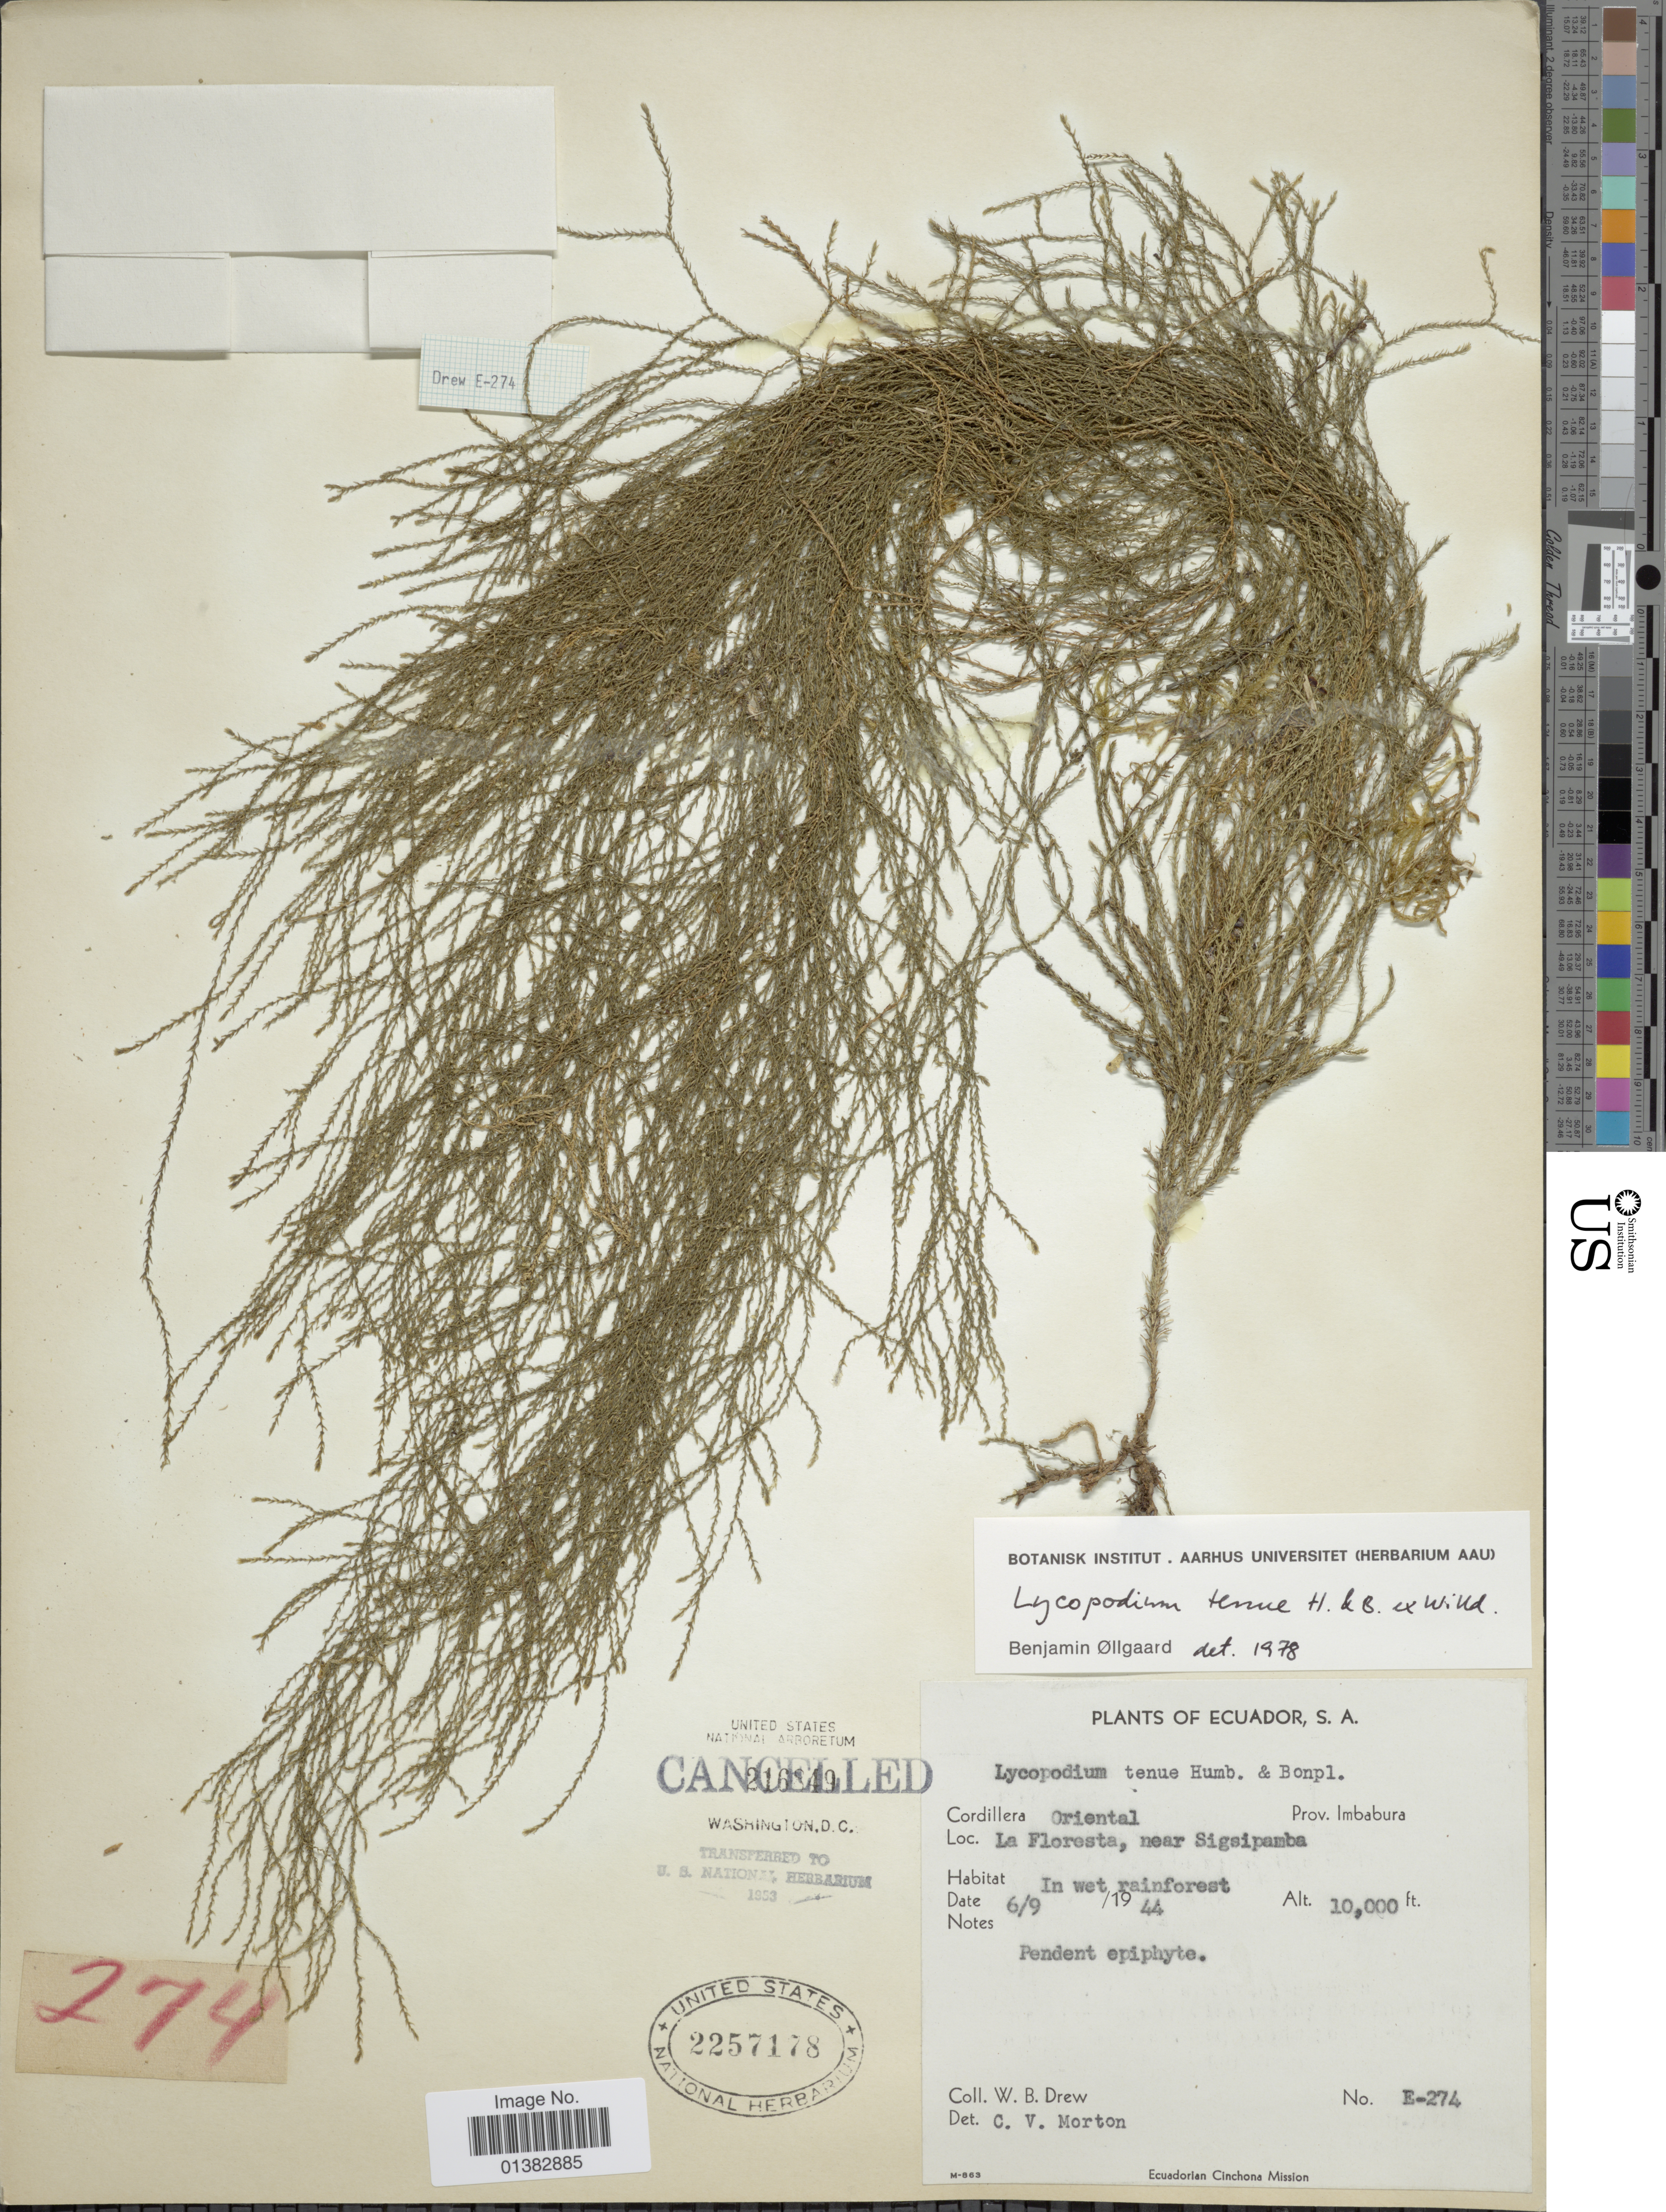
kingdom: Plantae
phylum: Tracheophyta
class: Lycopodiopsida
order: Lycopodiales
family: Lycopodiaceae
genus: Phlegmariurus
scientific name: Phlegmariurus tenuis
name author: (Humb. & Bonpl. ex Willd.) B. Øllg.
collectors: W. B. Drew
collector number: E-274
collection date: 1944-06-09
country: Ecuador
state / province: Imbabura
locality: Cordillera Oriental, La Floresta, near Sigsipamba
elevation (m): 3048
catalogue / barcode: US 2257178